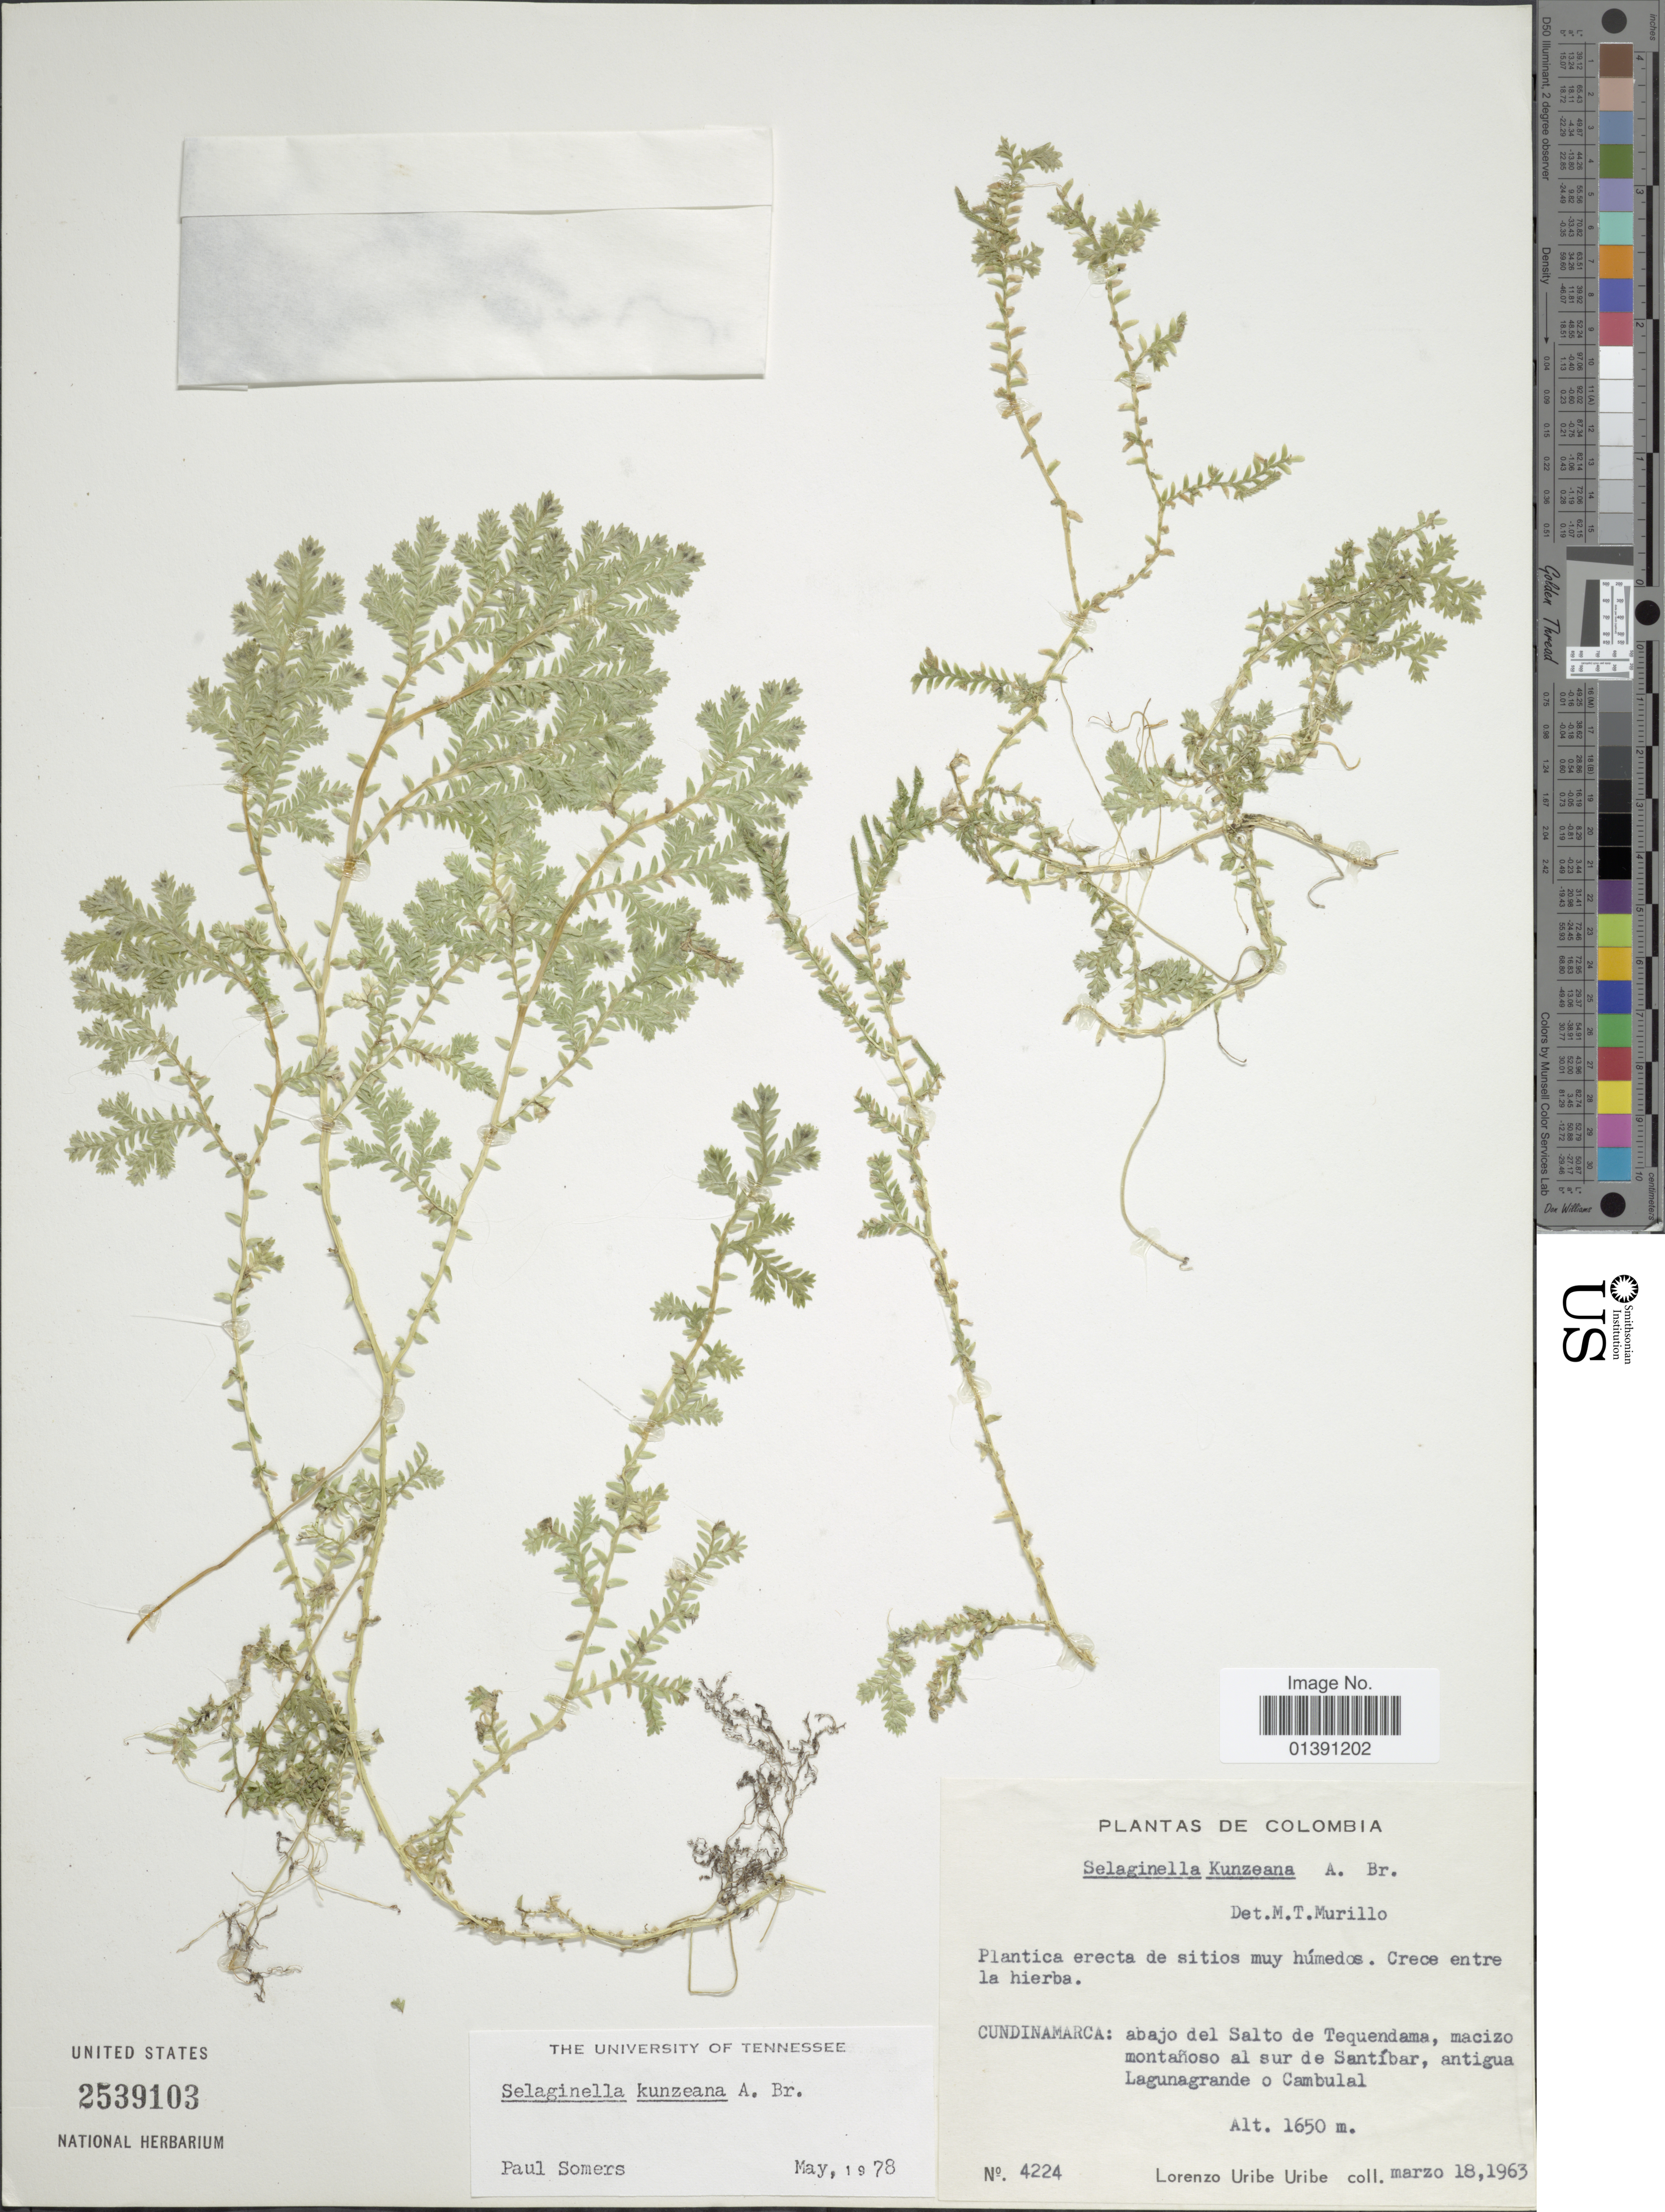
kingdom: Plantae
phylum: Tracheophyta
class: Lycopodiopsida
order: Selaginellales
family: Selaginellaceae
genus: Selaginella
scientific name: Selaginella kunzeana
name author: A. Br.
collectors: L. Uribe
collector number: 4224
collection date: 1963-03-18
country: Colombia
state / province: Cundinamarca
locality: Abajo del Salto de Tequendama, macizo montañosa al sur de Saníbar, antigua Lagunagrande o Cambulal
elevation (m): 1650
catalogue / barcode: US 2539103